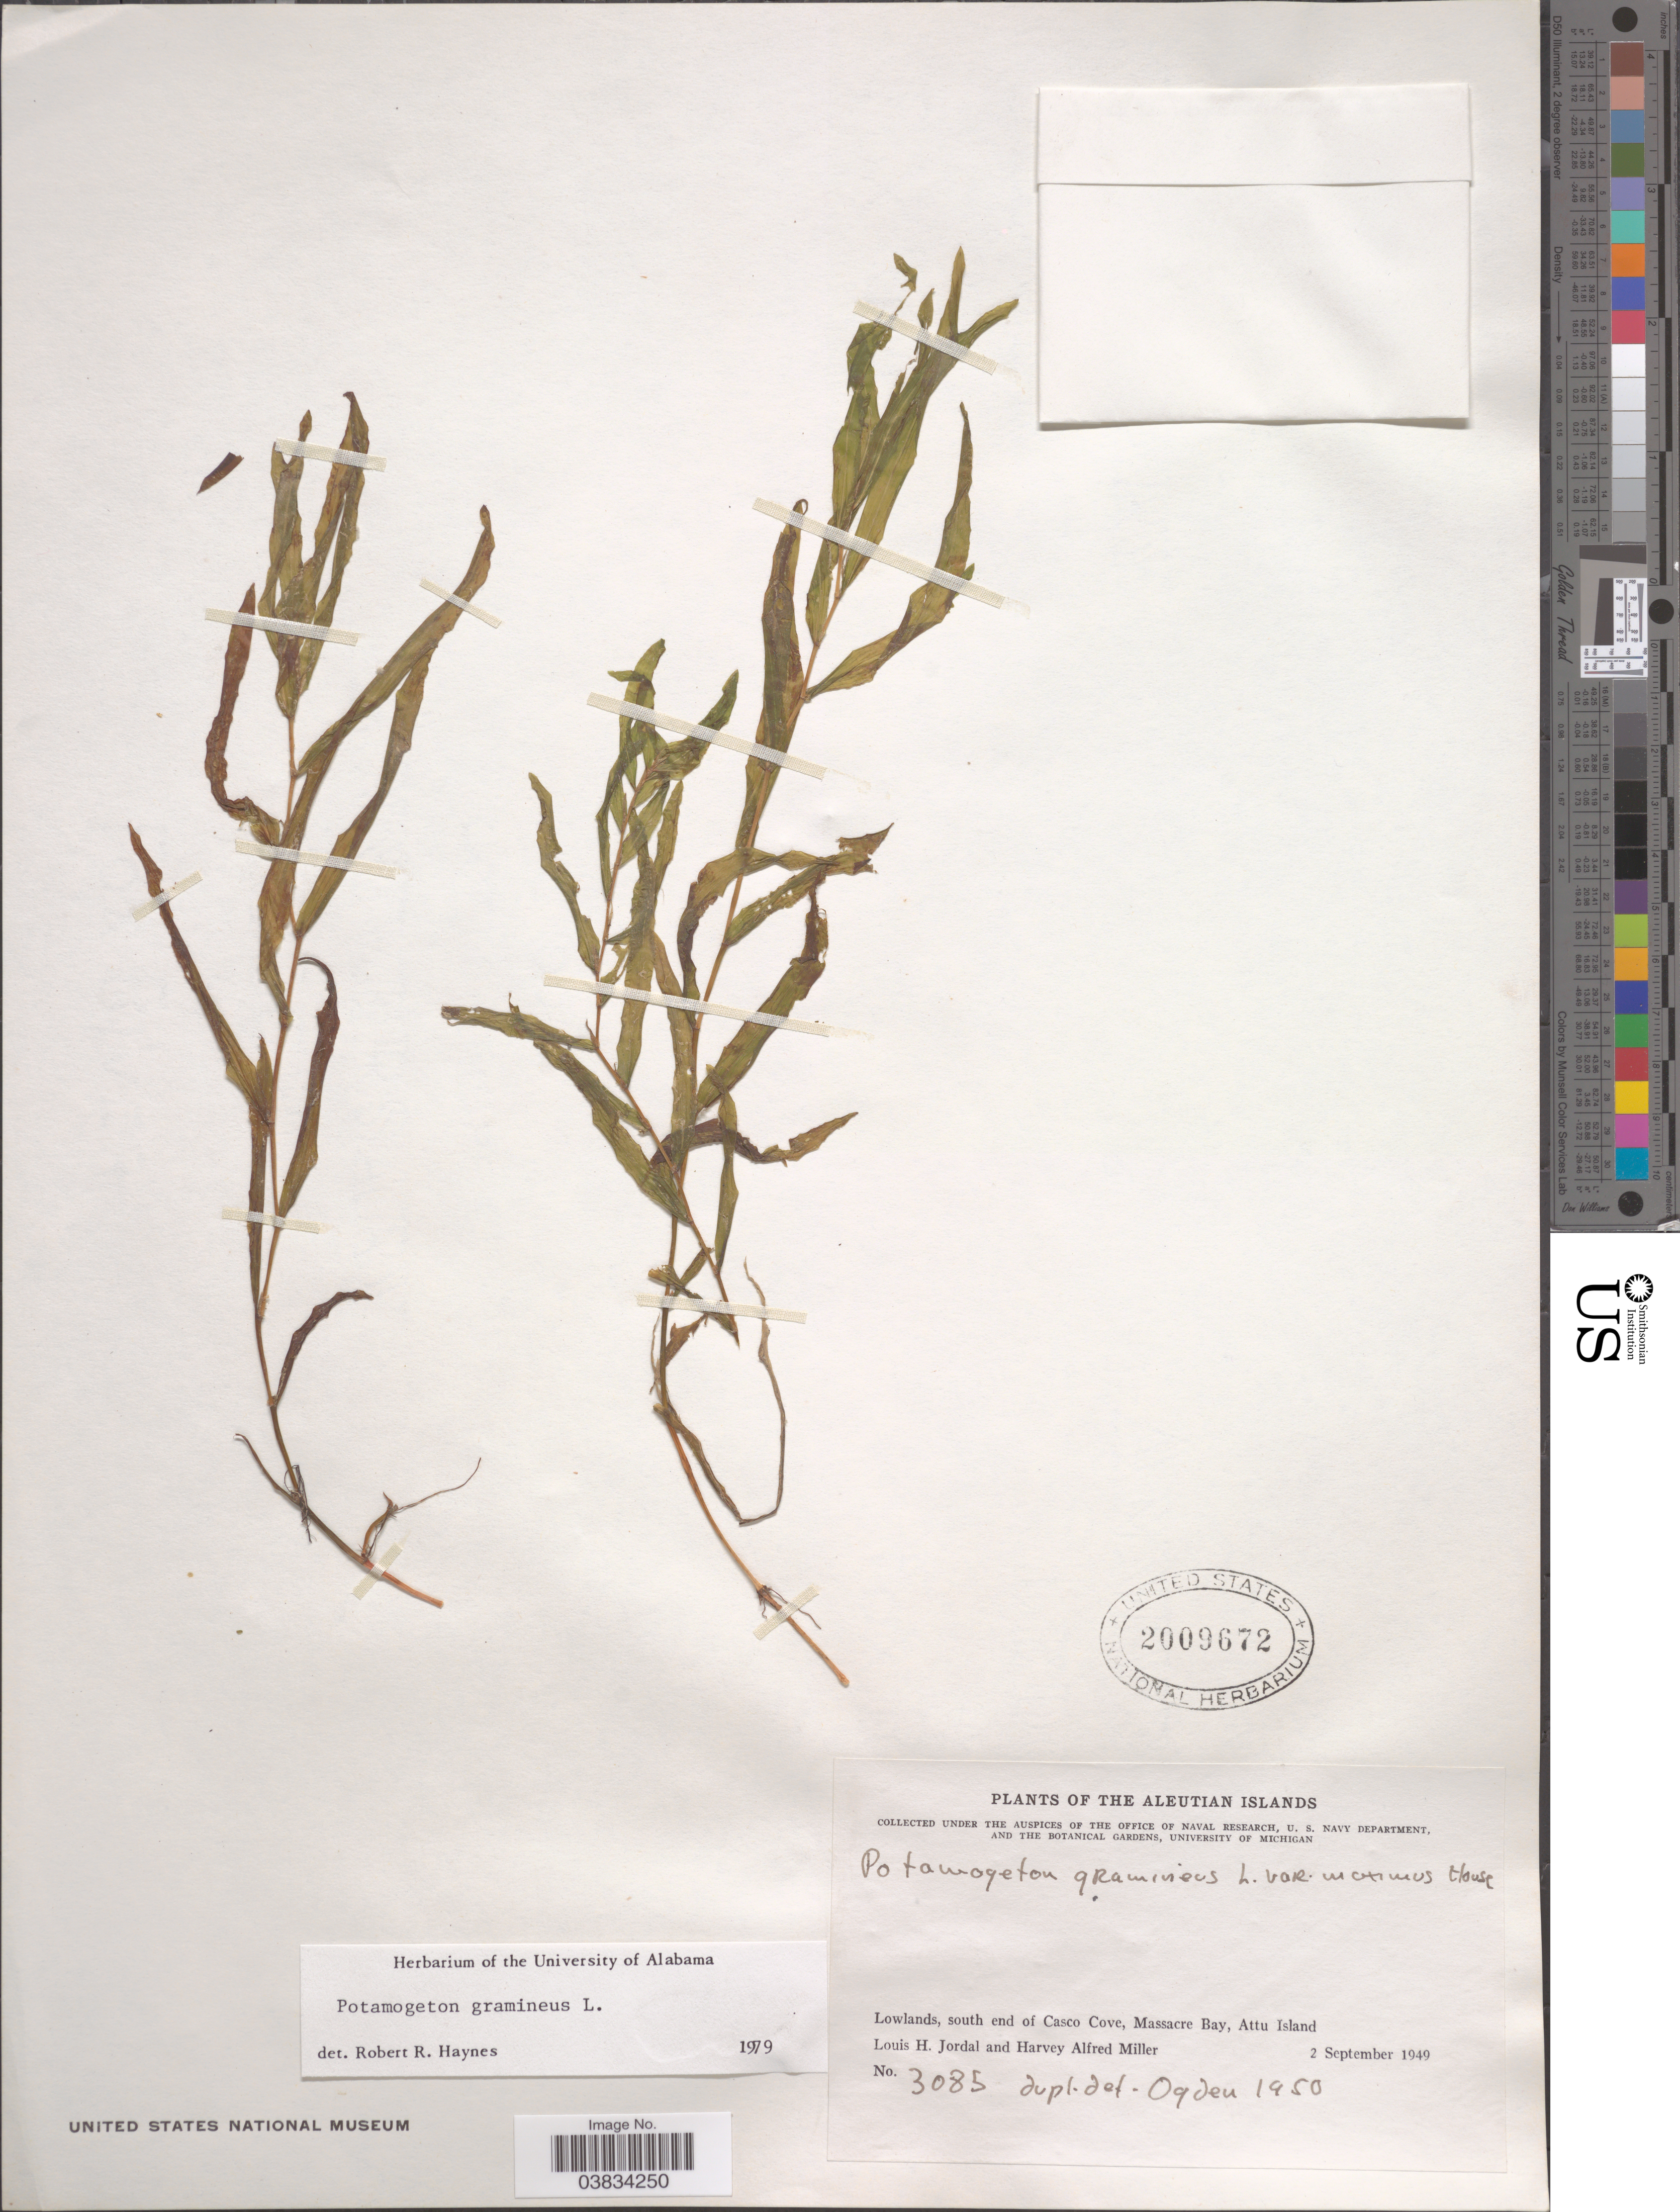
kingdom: Plantae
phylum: Tracheophyta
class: Liliopsida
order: Alismatales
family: Potamogetonaceae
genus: Potamogeton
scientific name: Potamogeton gramineus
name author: L.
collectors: L. Jordal & H. A. Miller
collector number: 3085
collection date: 1949-09-02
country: United States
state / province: Alaska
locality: The Aleutian Islands. Lowlands, south end of Casco Cove, Massacre Bay, Attu Island.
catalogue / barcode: US 2009672